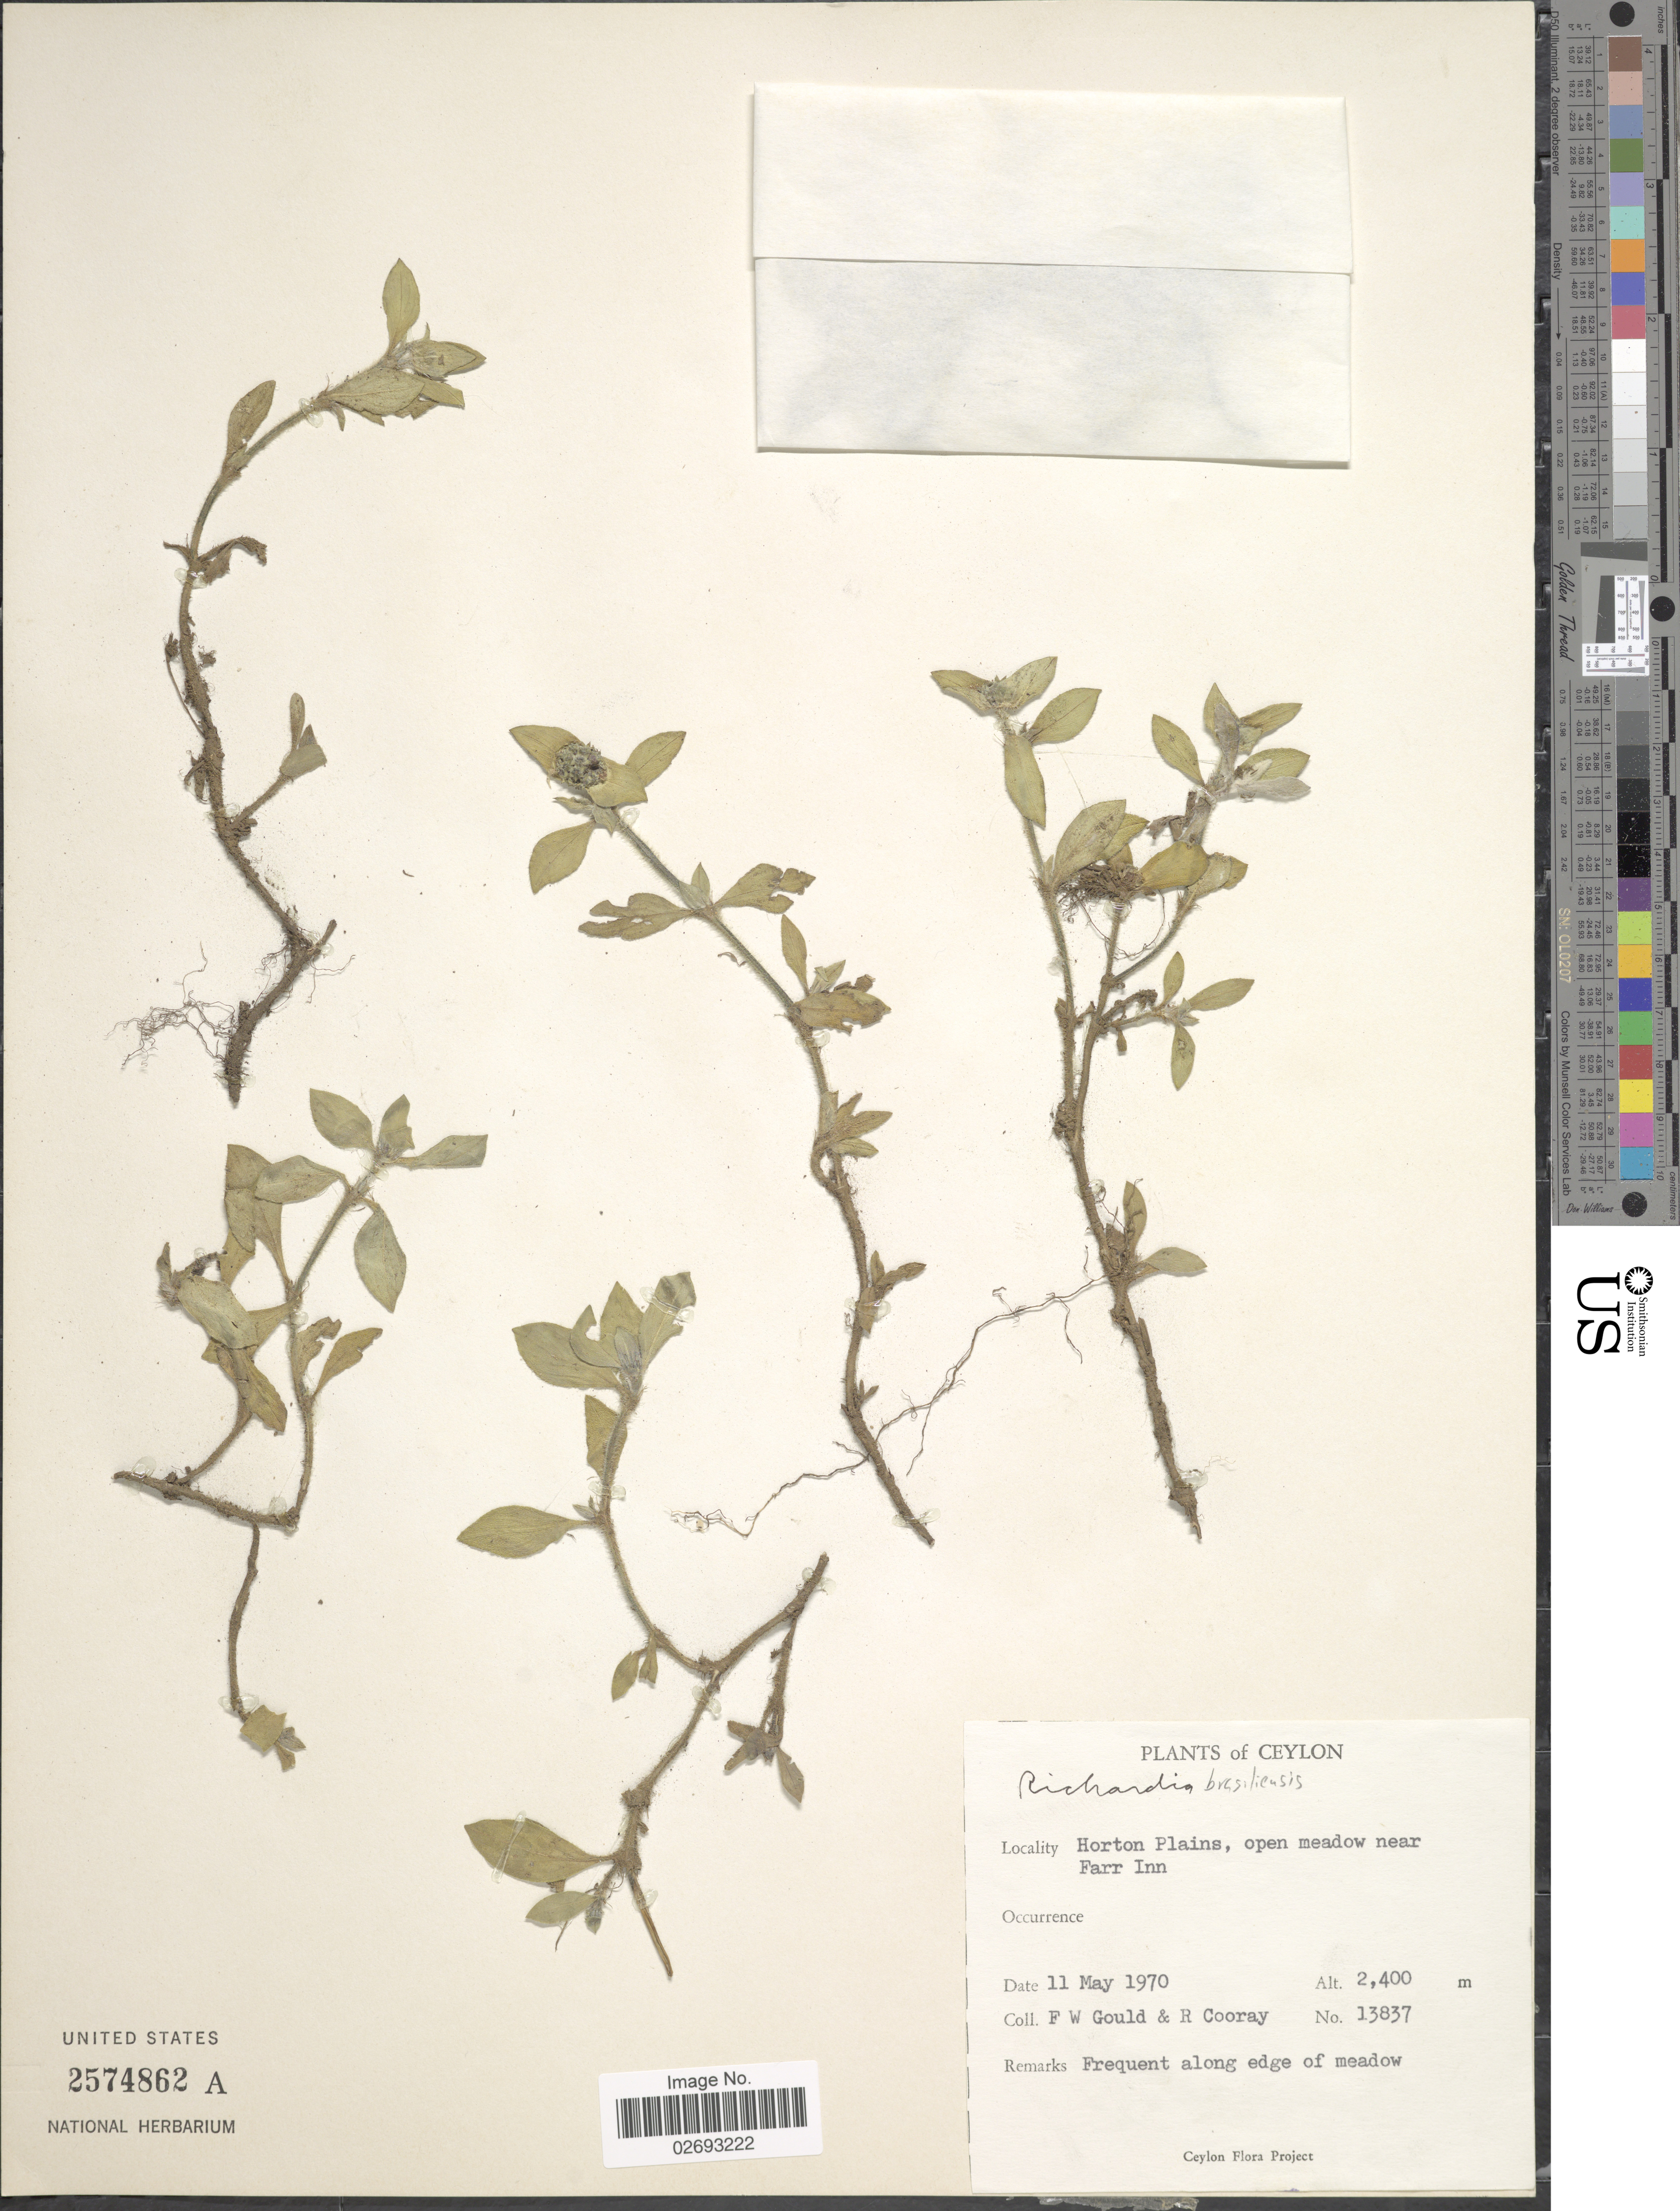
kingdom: Plantae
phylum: Tracheophyta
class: Magnoliopsida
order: Gentianales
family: Rubiaceae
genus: Richardia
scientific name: Richardia brasiliensis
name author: Gomes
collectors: F. W. Gould & R. Cooray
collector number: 13837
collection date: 1970-05-11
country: Sri Lanka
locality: Ceylon. Horton Plains, open meadow near Farr Inn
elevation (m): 2400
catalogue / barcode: US 2574862A